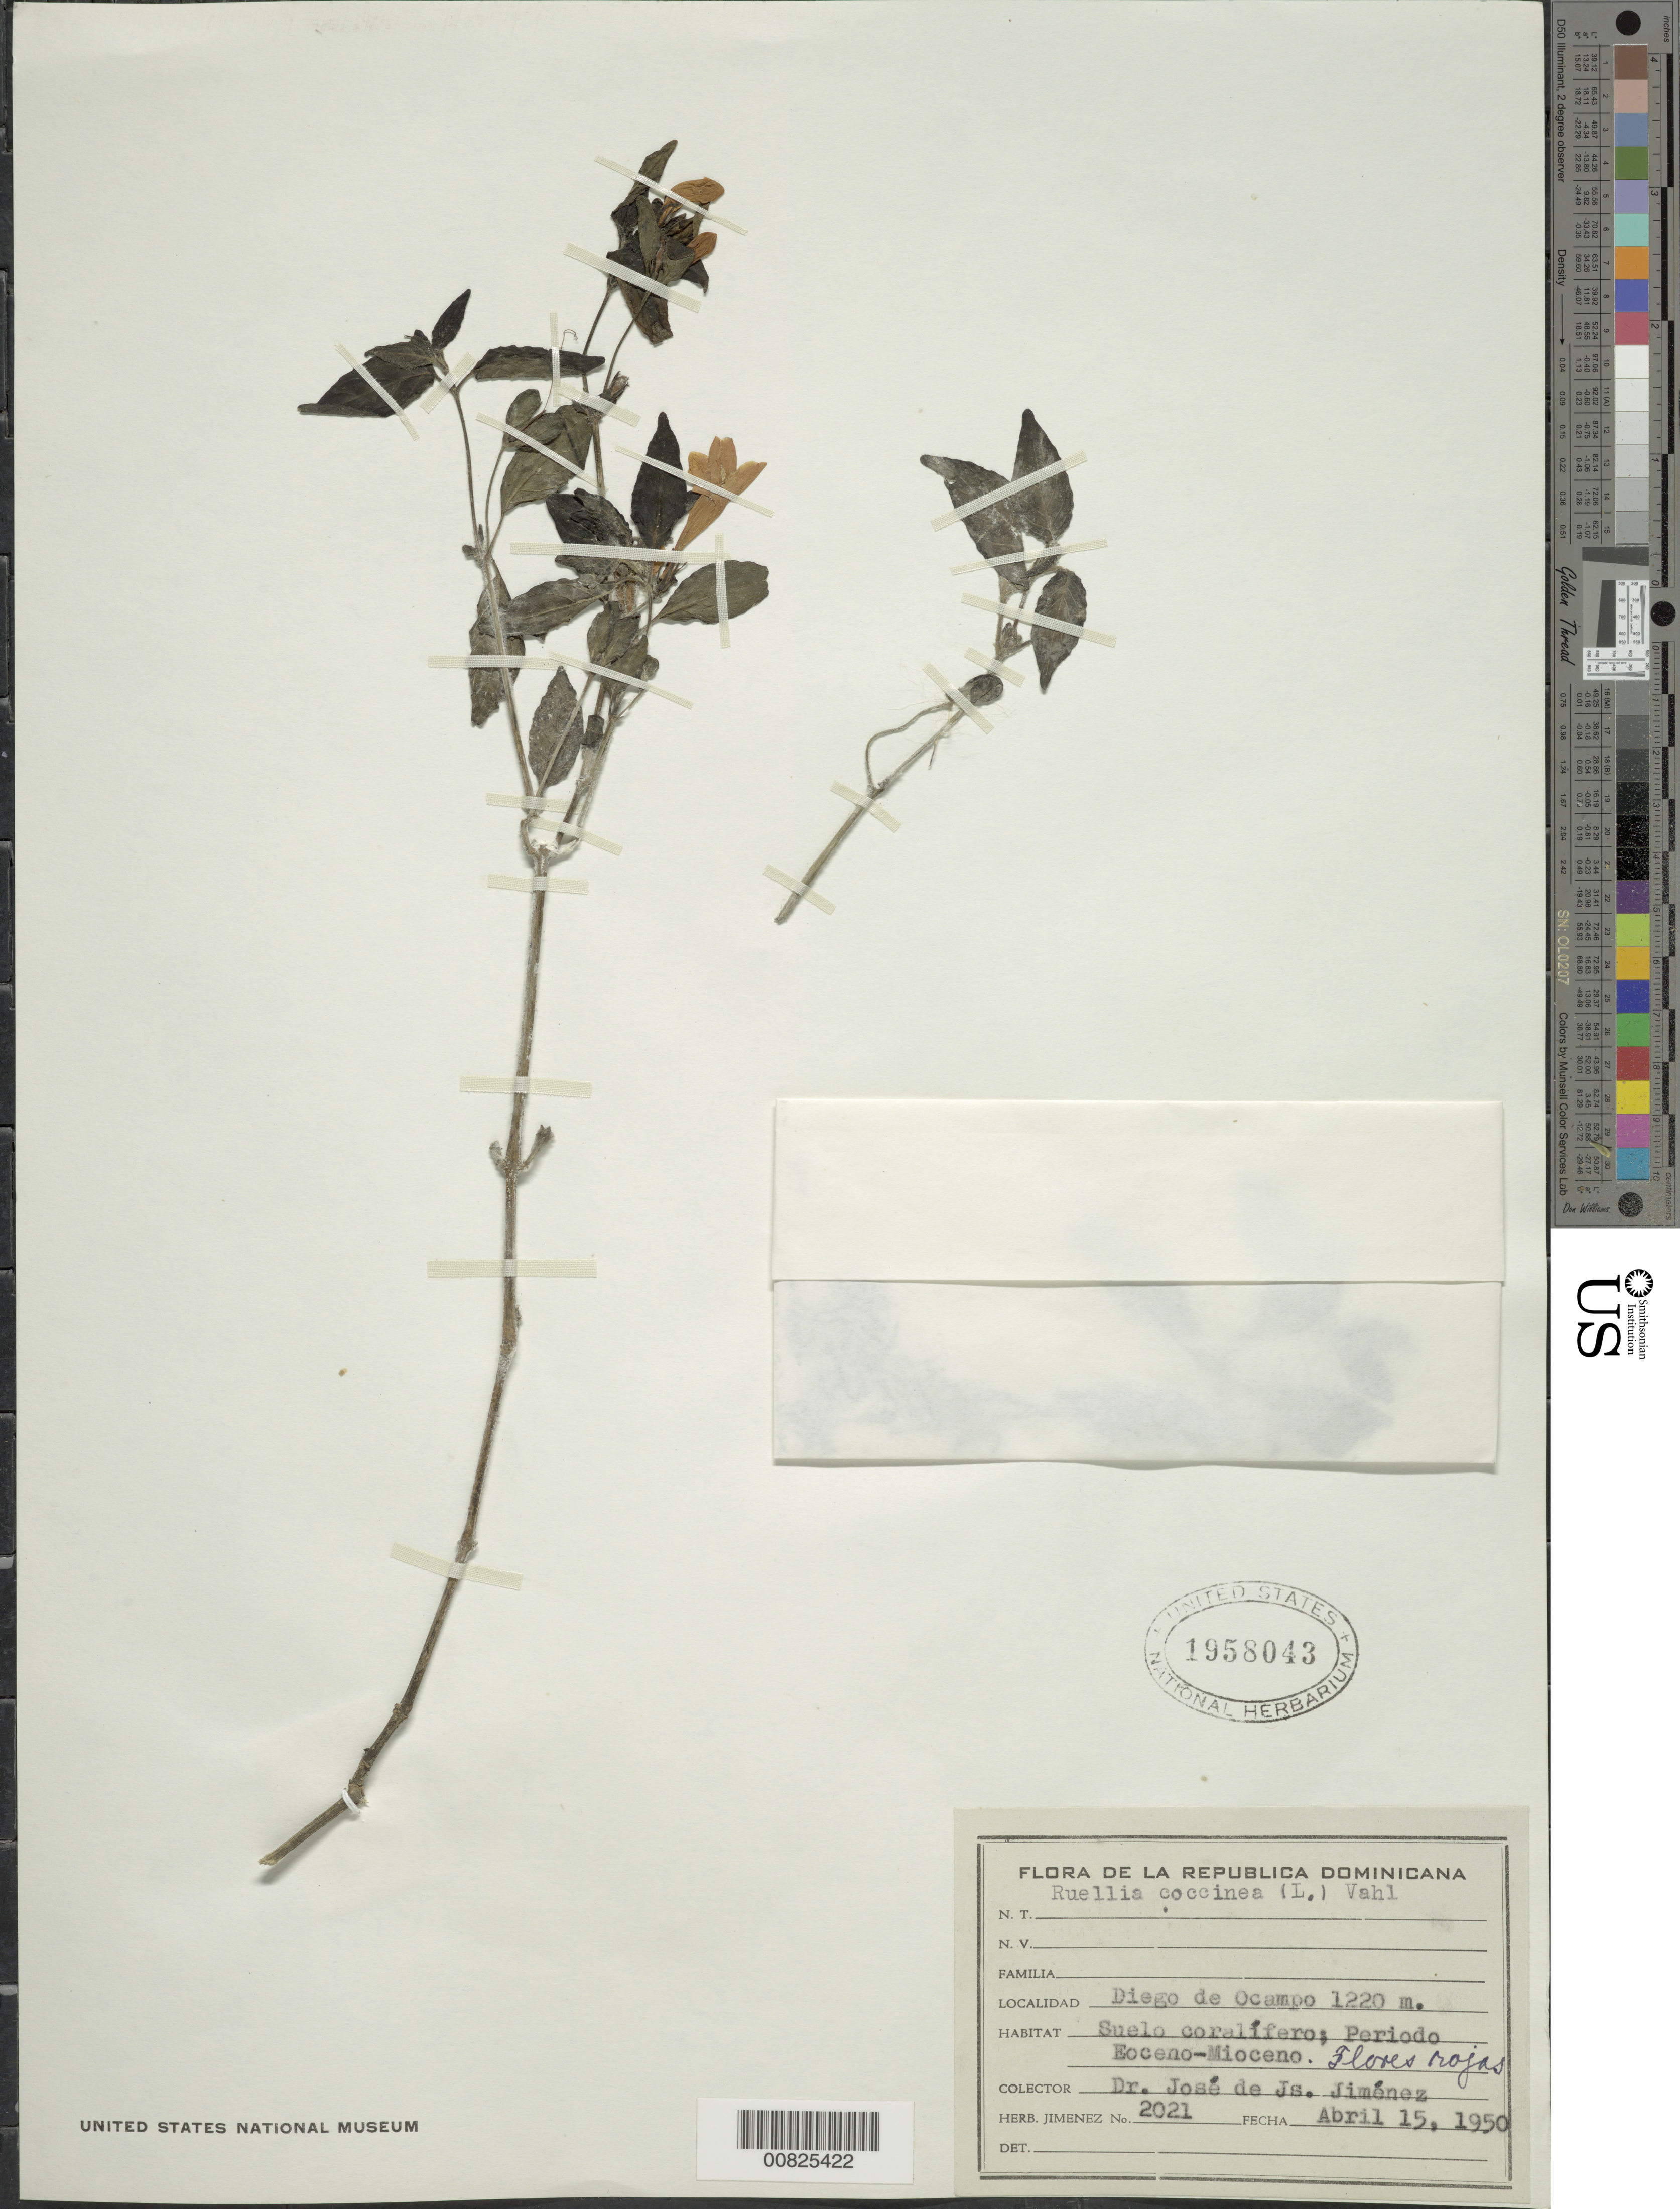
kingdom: Plantae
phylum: Tracheophyta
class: Magnoliopsida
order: Lamiales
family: Acanthaceae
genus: Ruellia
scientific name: Ruellia coccinea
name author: (L.) Vahl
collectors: J. J. Jiménez Almonte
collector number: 2021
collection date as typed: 15 Apr 1950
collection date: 1950-04-15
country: Dominican Republic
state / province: Santiago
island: Hispaniola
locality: Diego de Ocampo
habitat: Suelo coralífero,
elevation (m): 1220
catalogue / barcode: US 1958043